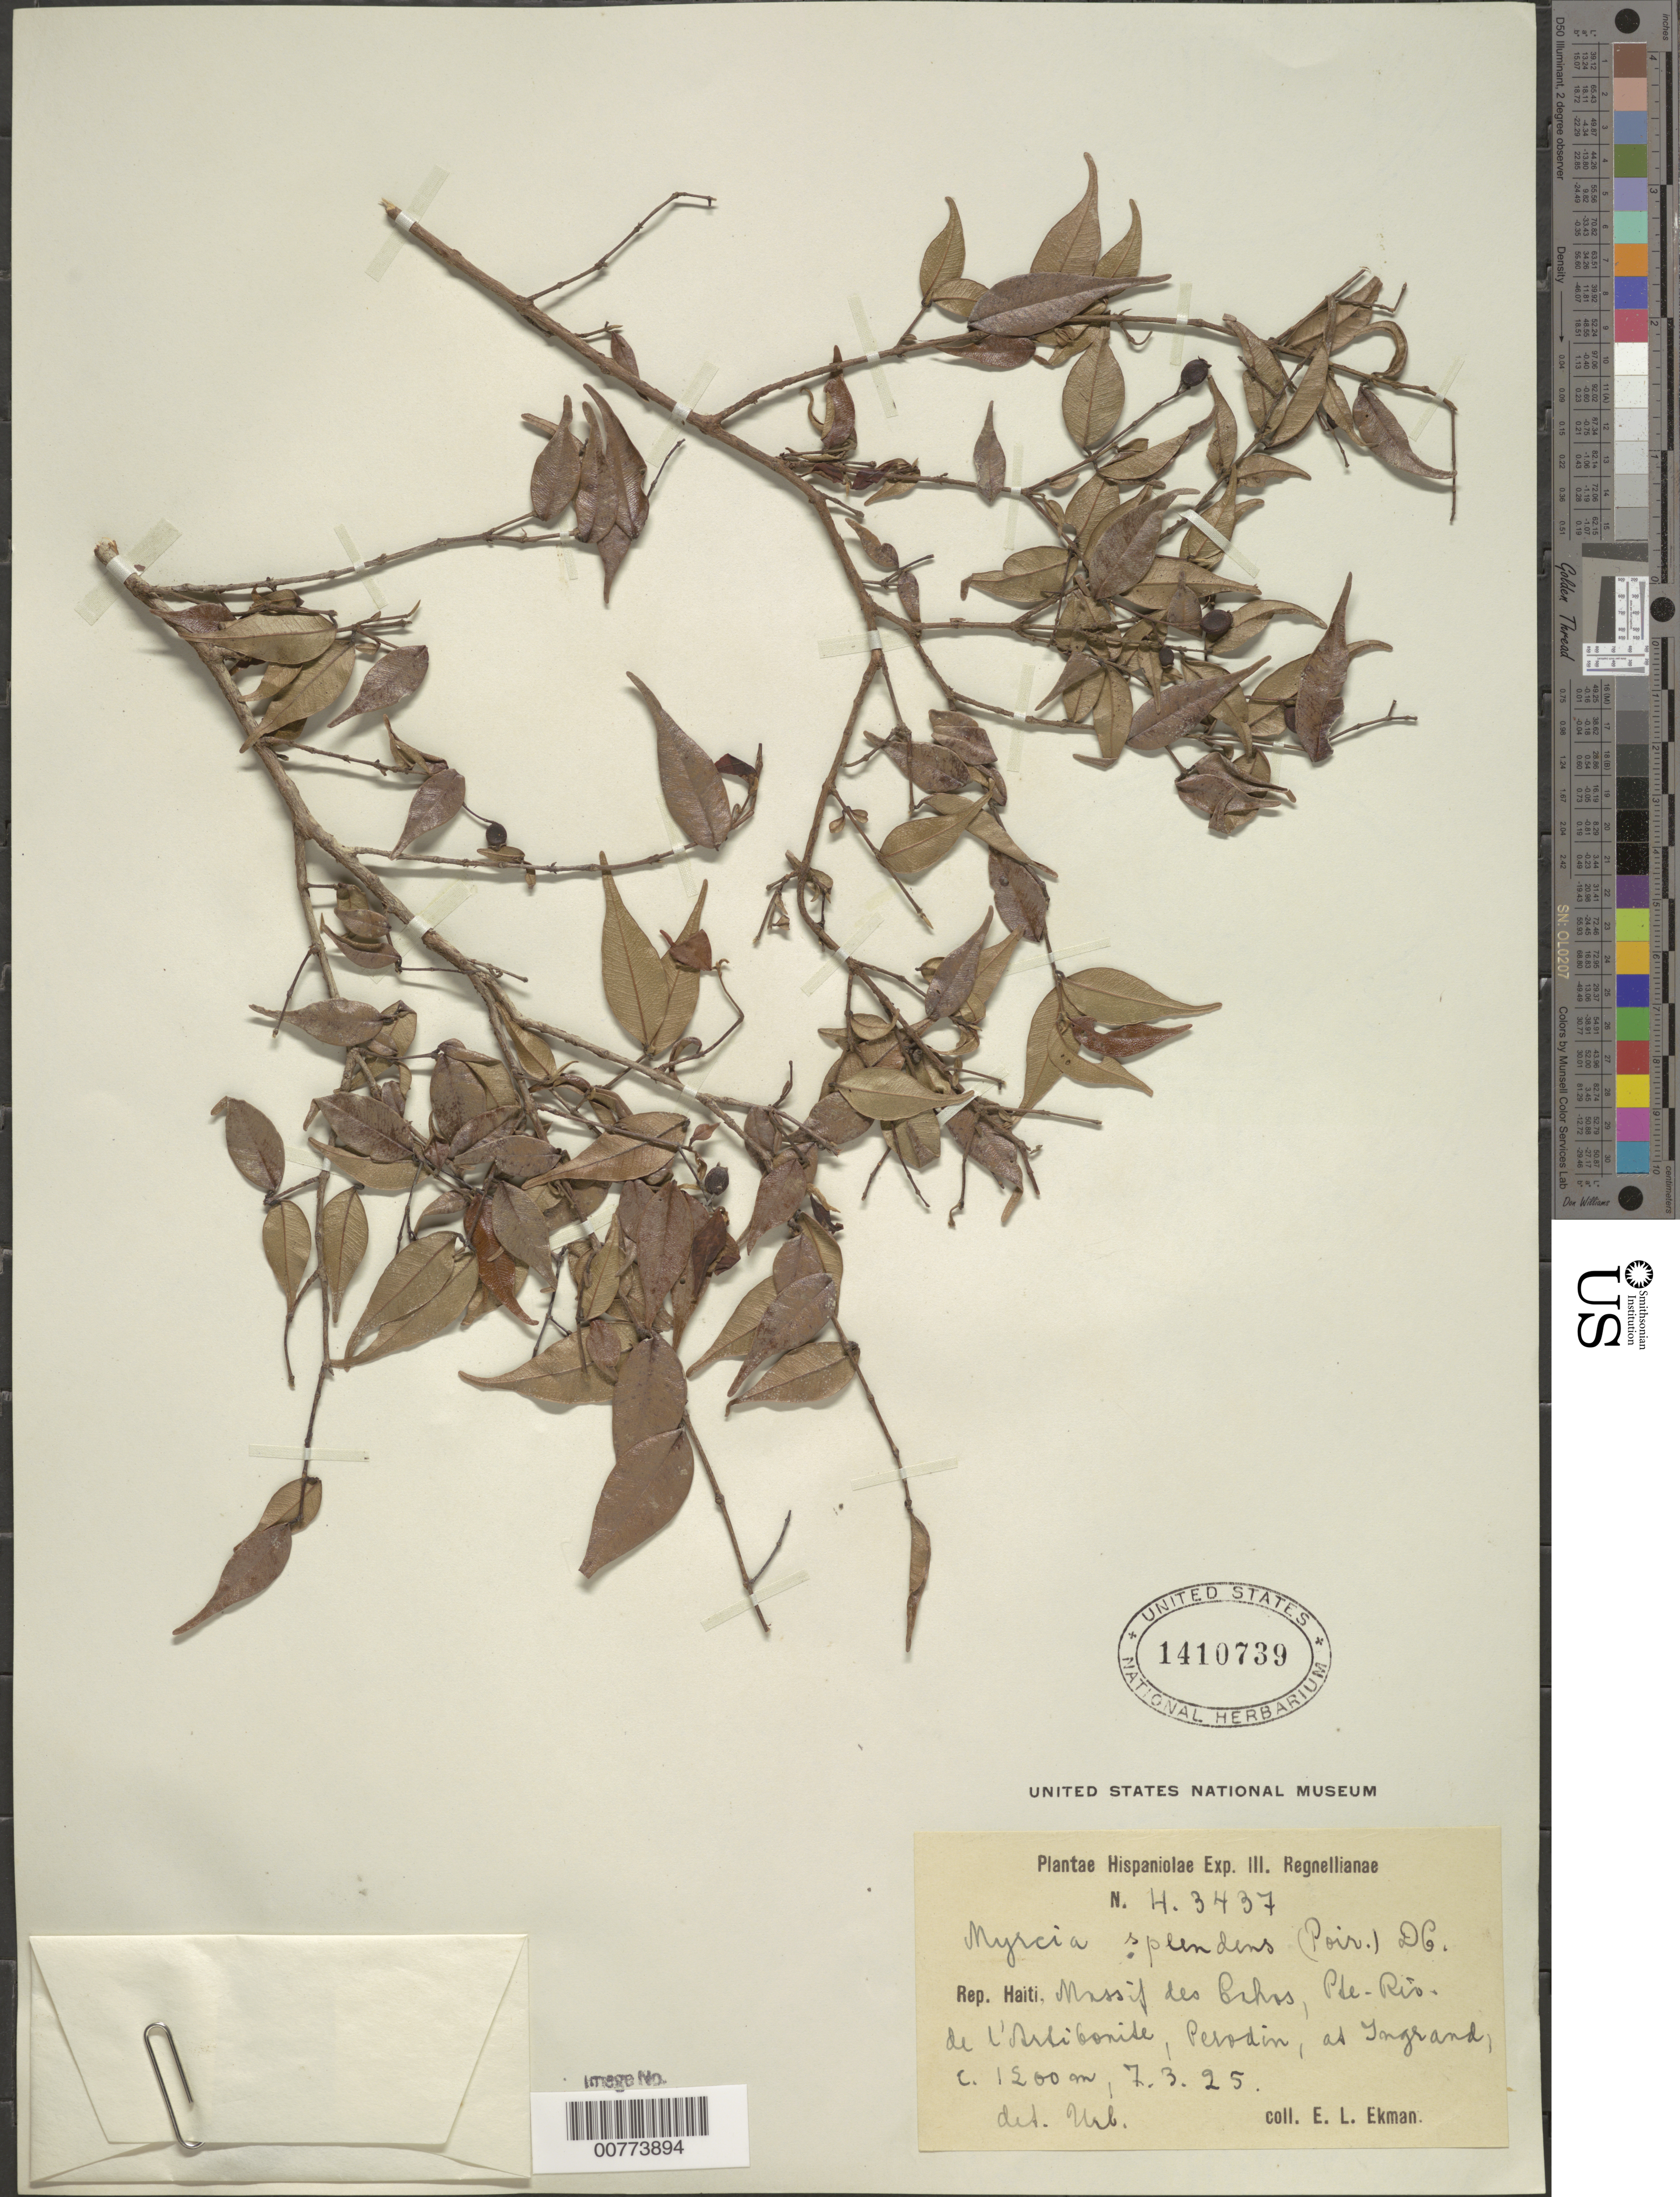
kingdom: Plantae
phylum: Tracheophyta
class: Magnoliopsida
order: Myrtales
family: Myrtaceae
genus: Myrcia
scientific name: Myrcia splendens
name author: (Sw.) DC.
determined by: Urban, Ignatz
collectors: E. L. Ekman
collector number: H 3437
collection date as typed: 07 Mar 1925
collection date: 1925-03-07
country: Haiti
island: Hispaniola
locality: Massif des Cahas, Pte-Riv. de l'Artibonite, Perodin, at Tangrand.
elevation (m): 1200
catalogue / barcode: US 1410739